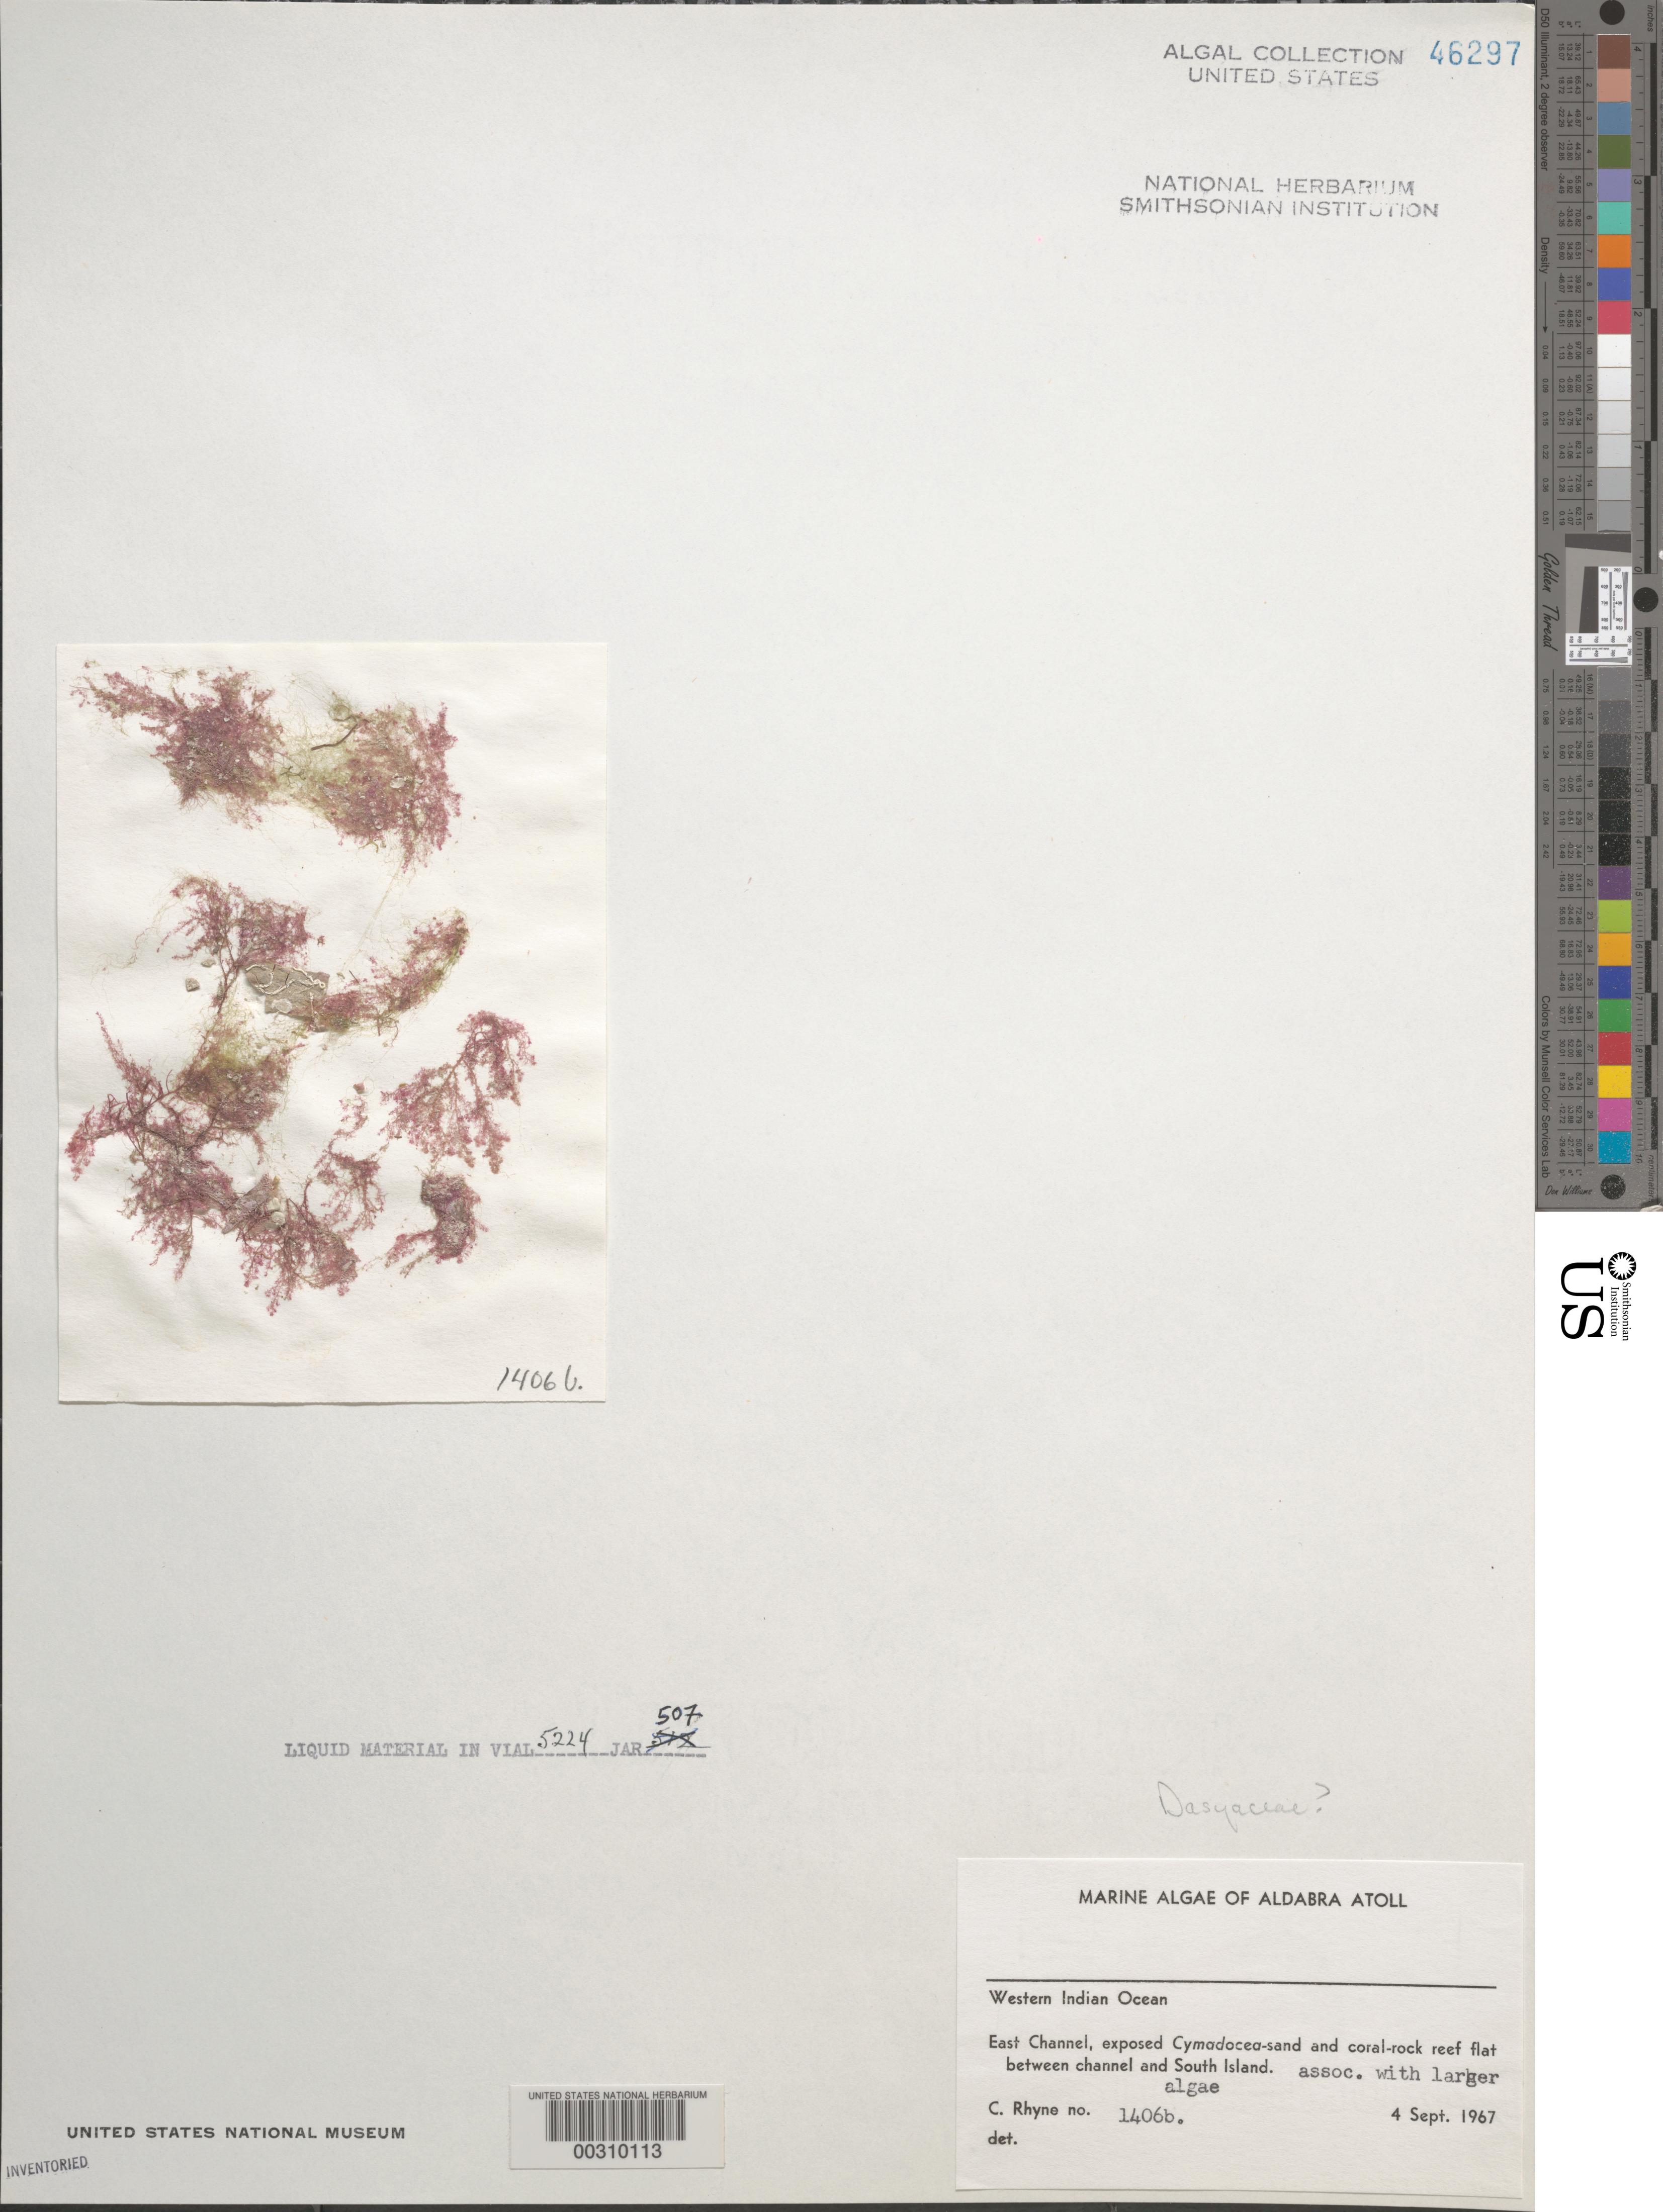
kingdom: Plantae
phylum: Rhodophyta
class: Florideophyceae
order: Ceramiales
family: Dasyaceae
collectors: C. Rhyne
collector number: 1406b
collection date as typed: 04 Sep 1967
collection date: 1967-09-04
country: Seychelles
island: Aldabra Atoll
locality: Between East Channel and South Island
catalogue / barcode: US 46297